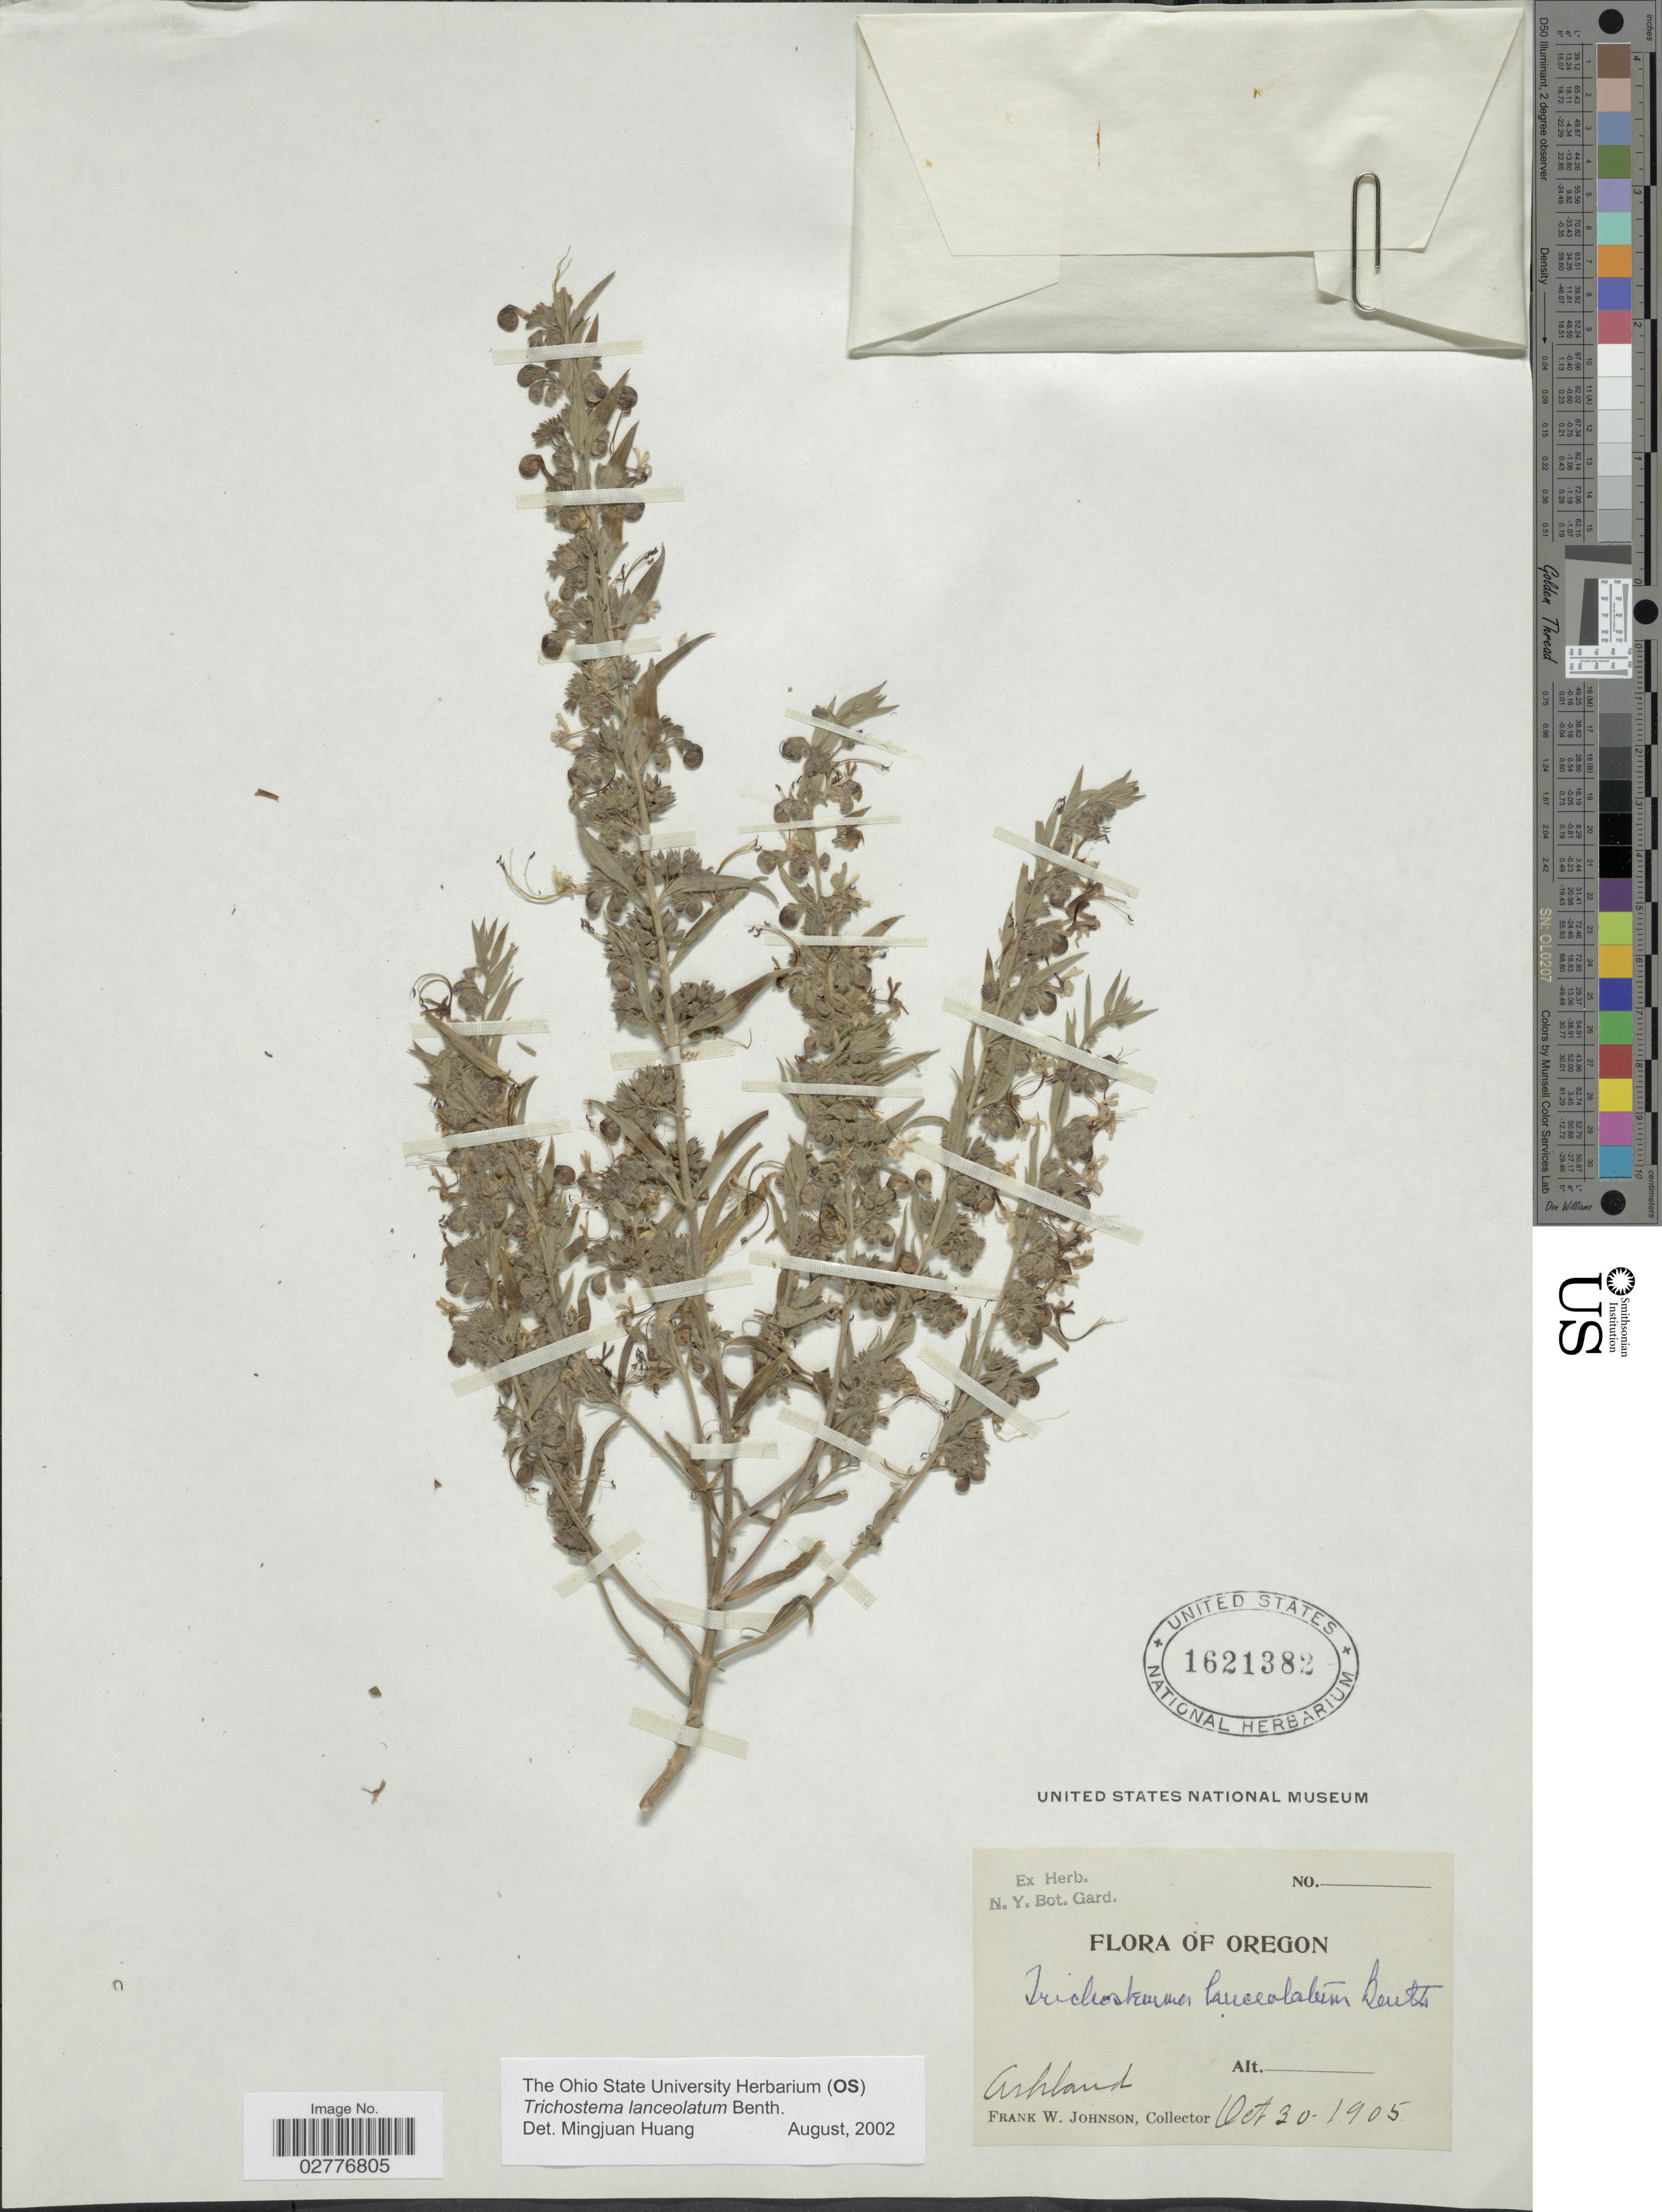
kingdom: Plantae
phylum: Tracheophyta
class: Magnoliopsida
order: Lamiales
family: Lamiaceae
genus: Trichostema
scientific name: Trichostema lanceolatum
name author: Benth.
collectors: F. W. Johnson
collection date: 1905-10-30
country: United States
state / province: Oregon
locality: Ashland.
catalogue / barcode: US 1621382